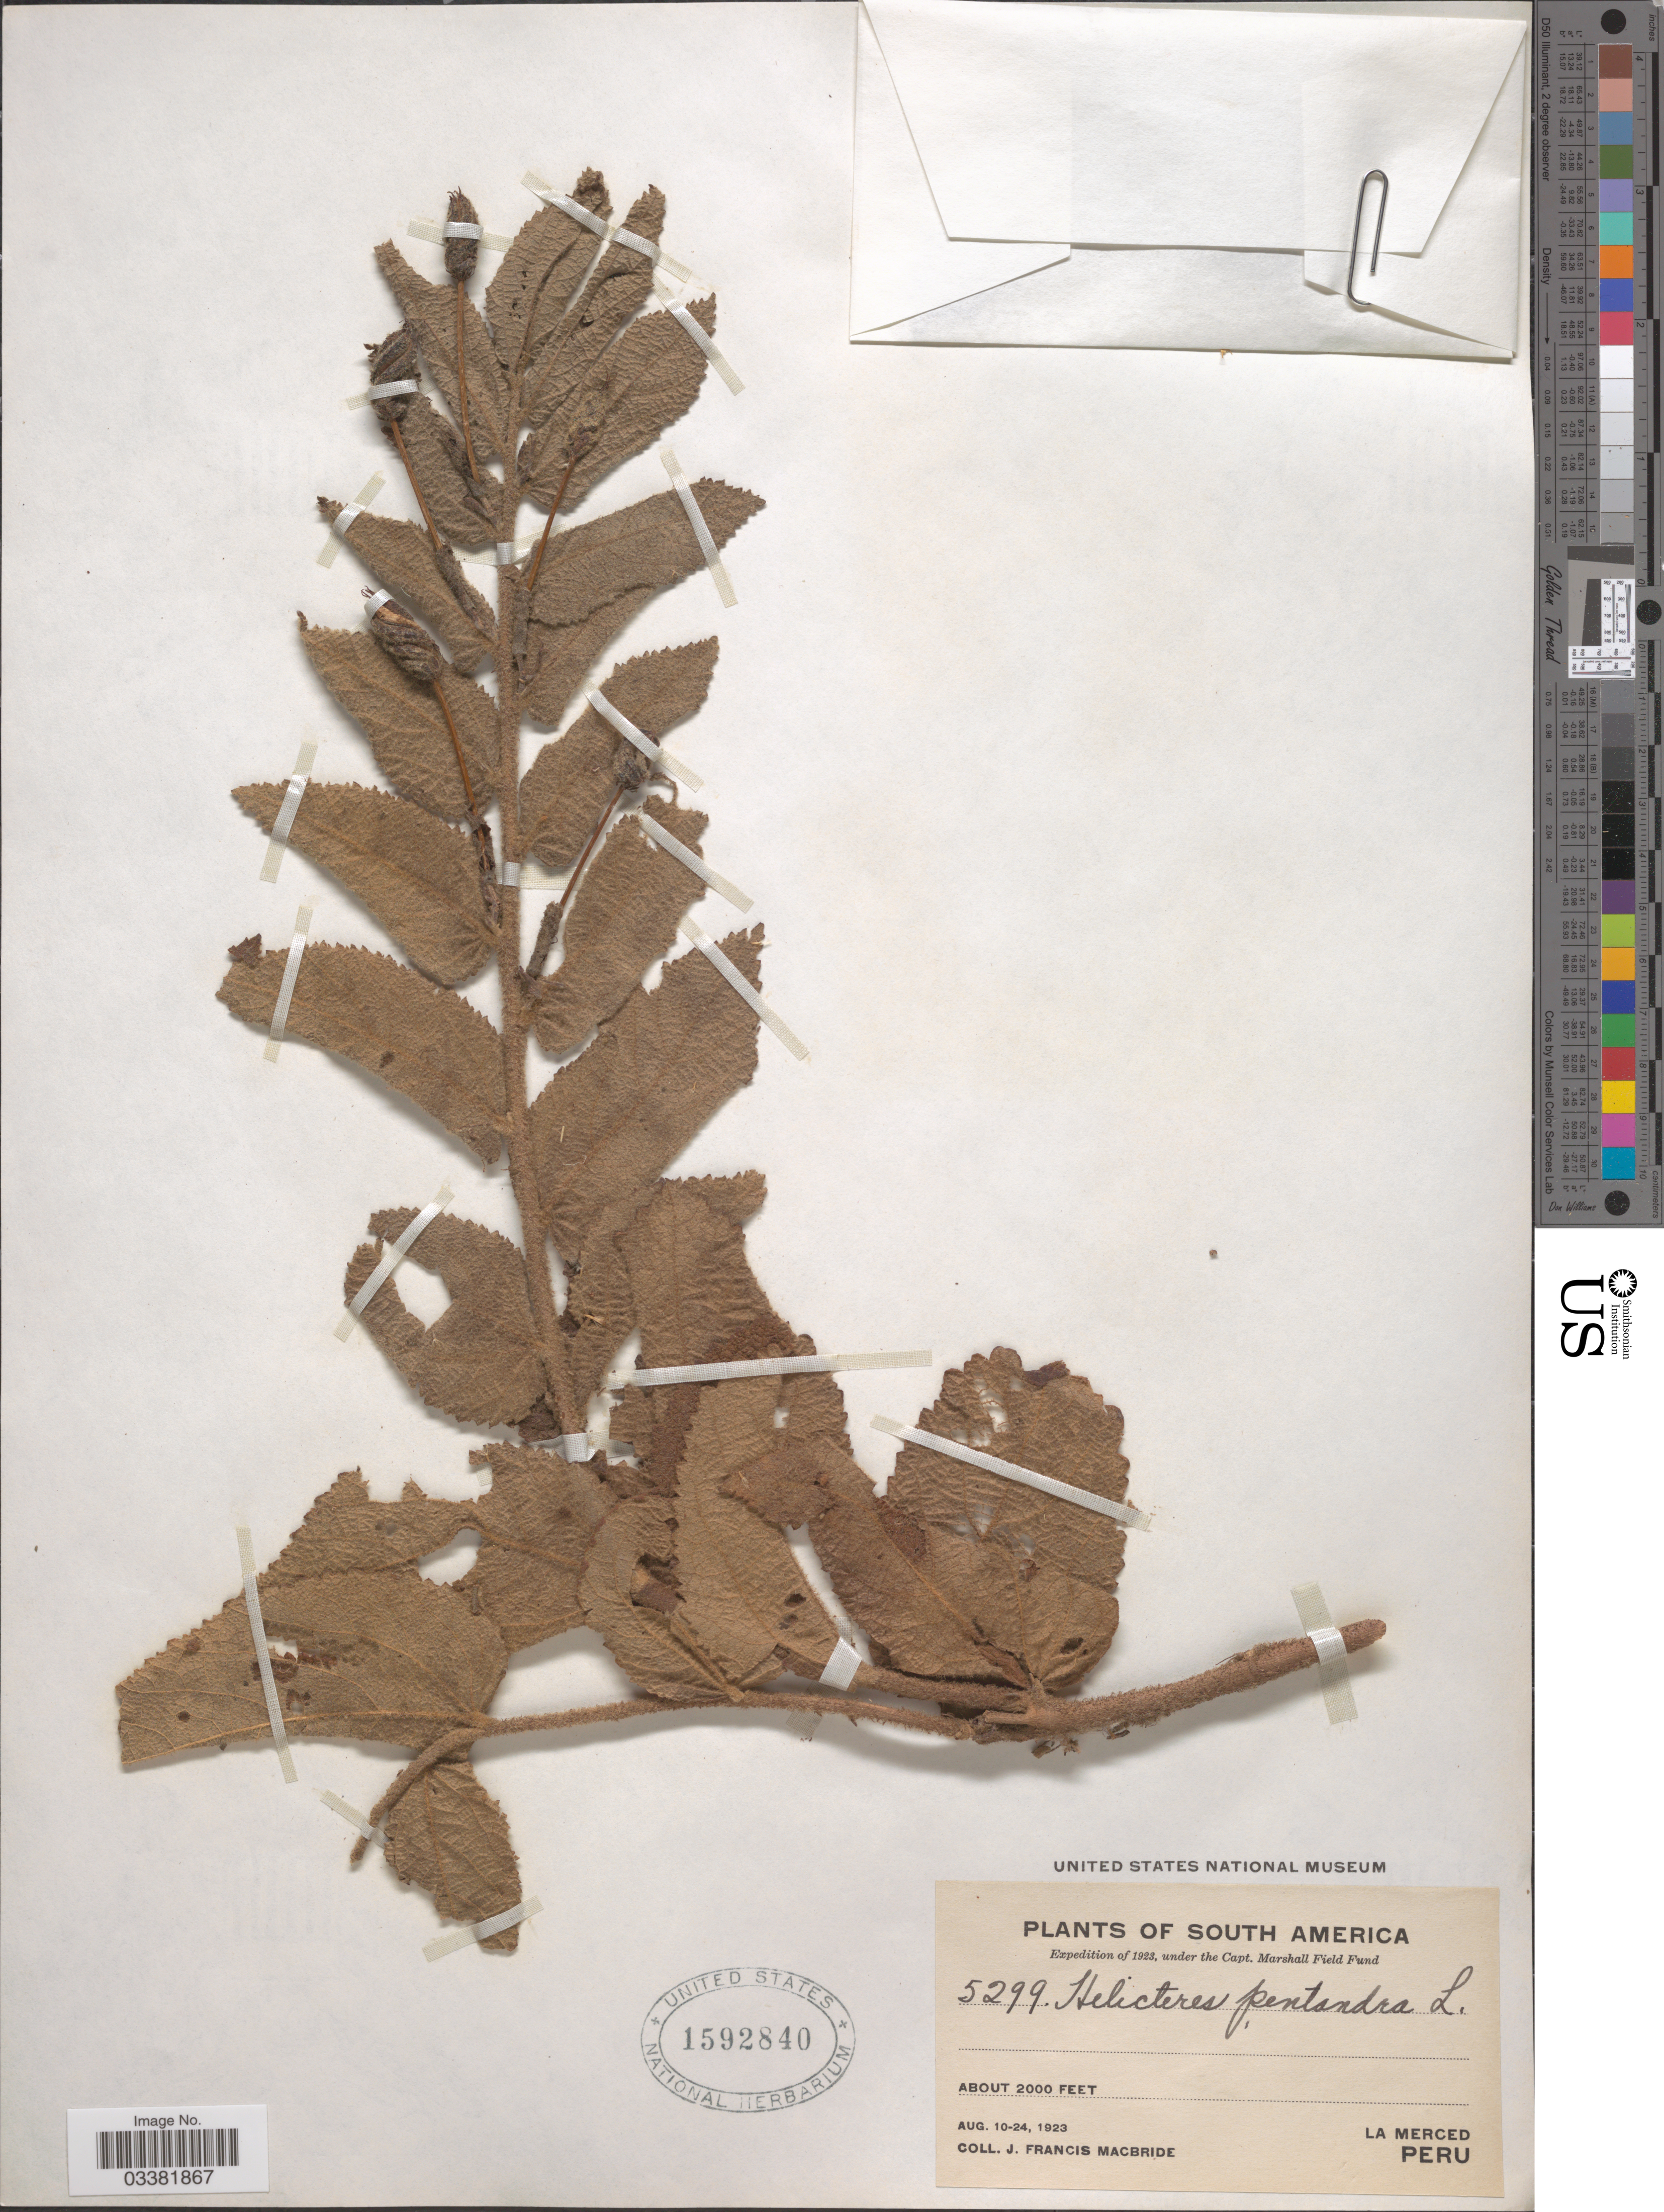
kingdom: Plantae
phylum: Tracheophyta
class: Magnoliopsida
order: Malvales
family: Malvaceae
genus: Helicteres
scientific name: Helicteres pentandra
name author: L.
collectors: J. F. Macbride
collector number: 5299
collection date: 1923-08-10/1923-08-24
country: Peru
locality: La Merced.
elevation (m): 610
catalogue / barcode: US 1592840